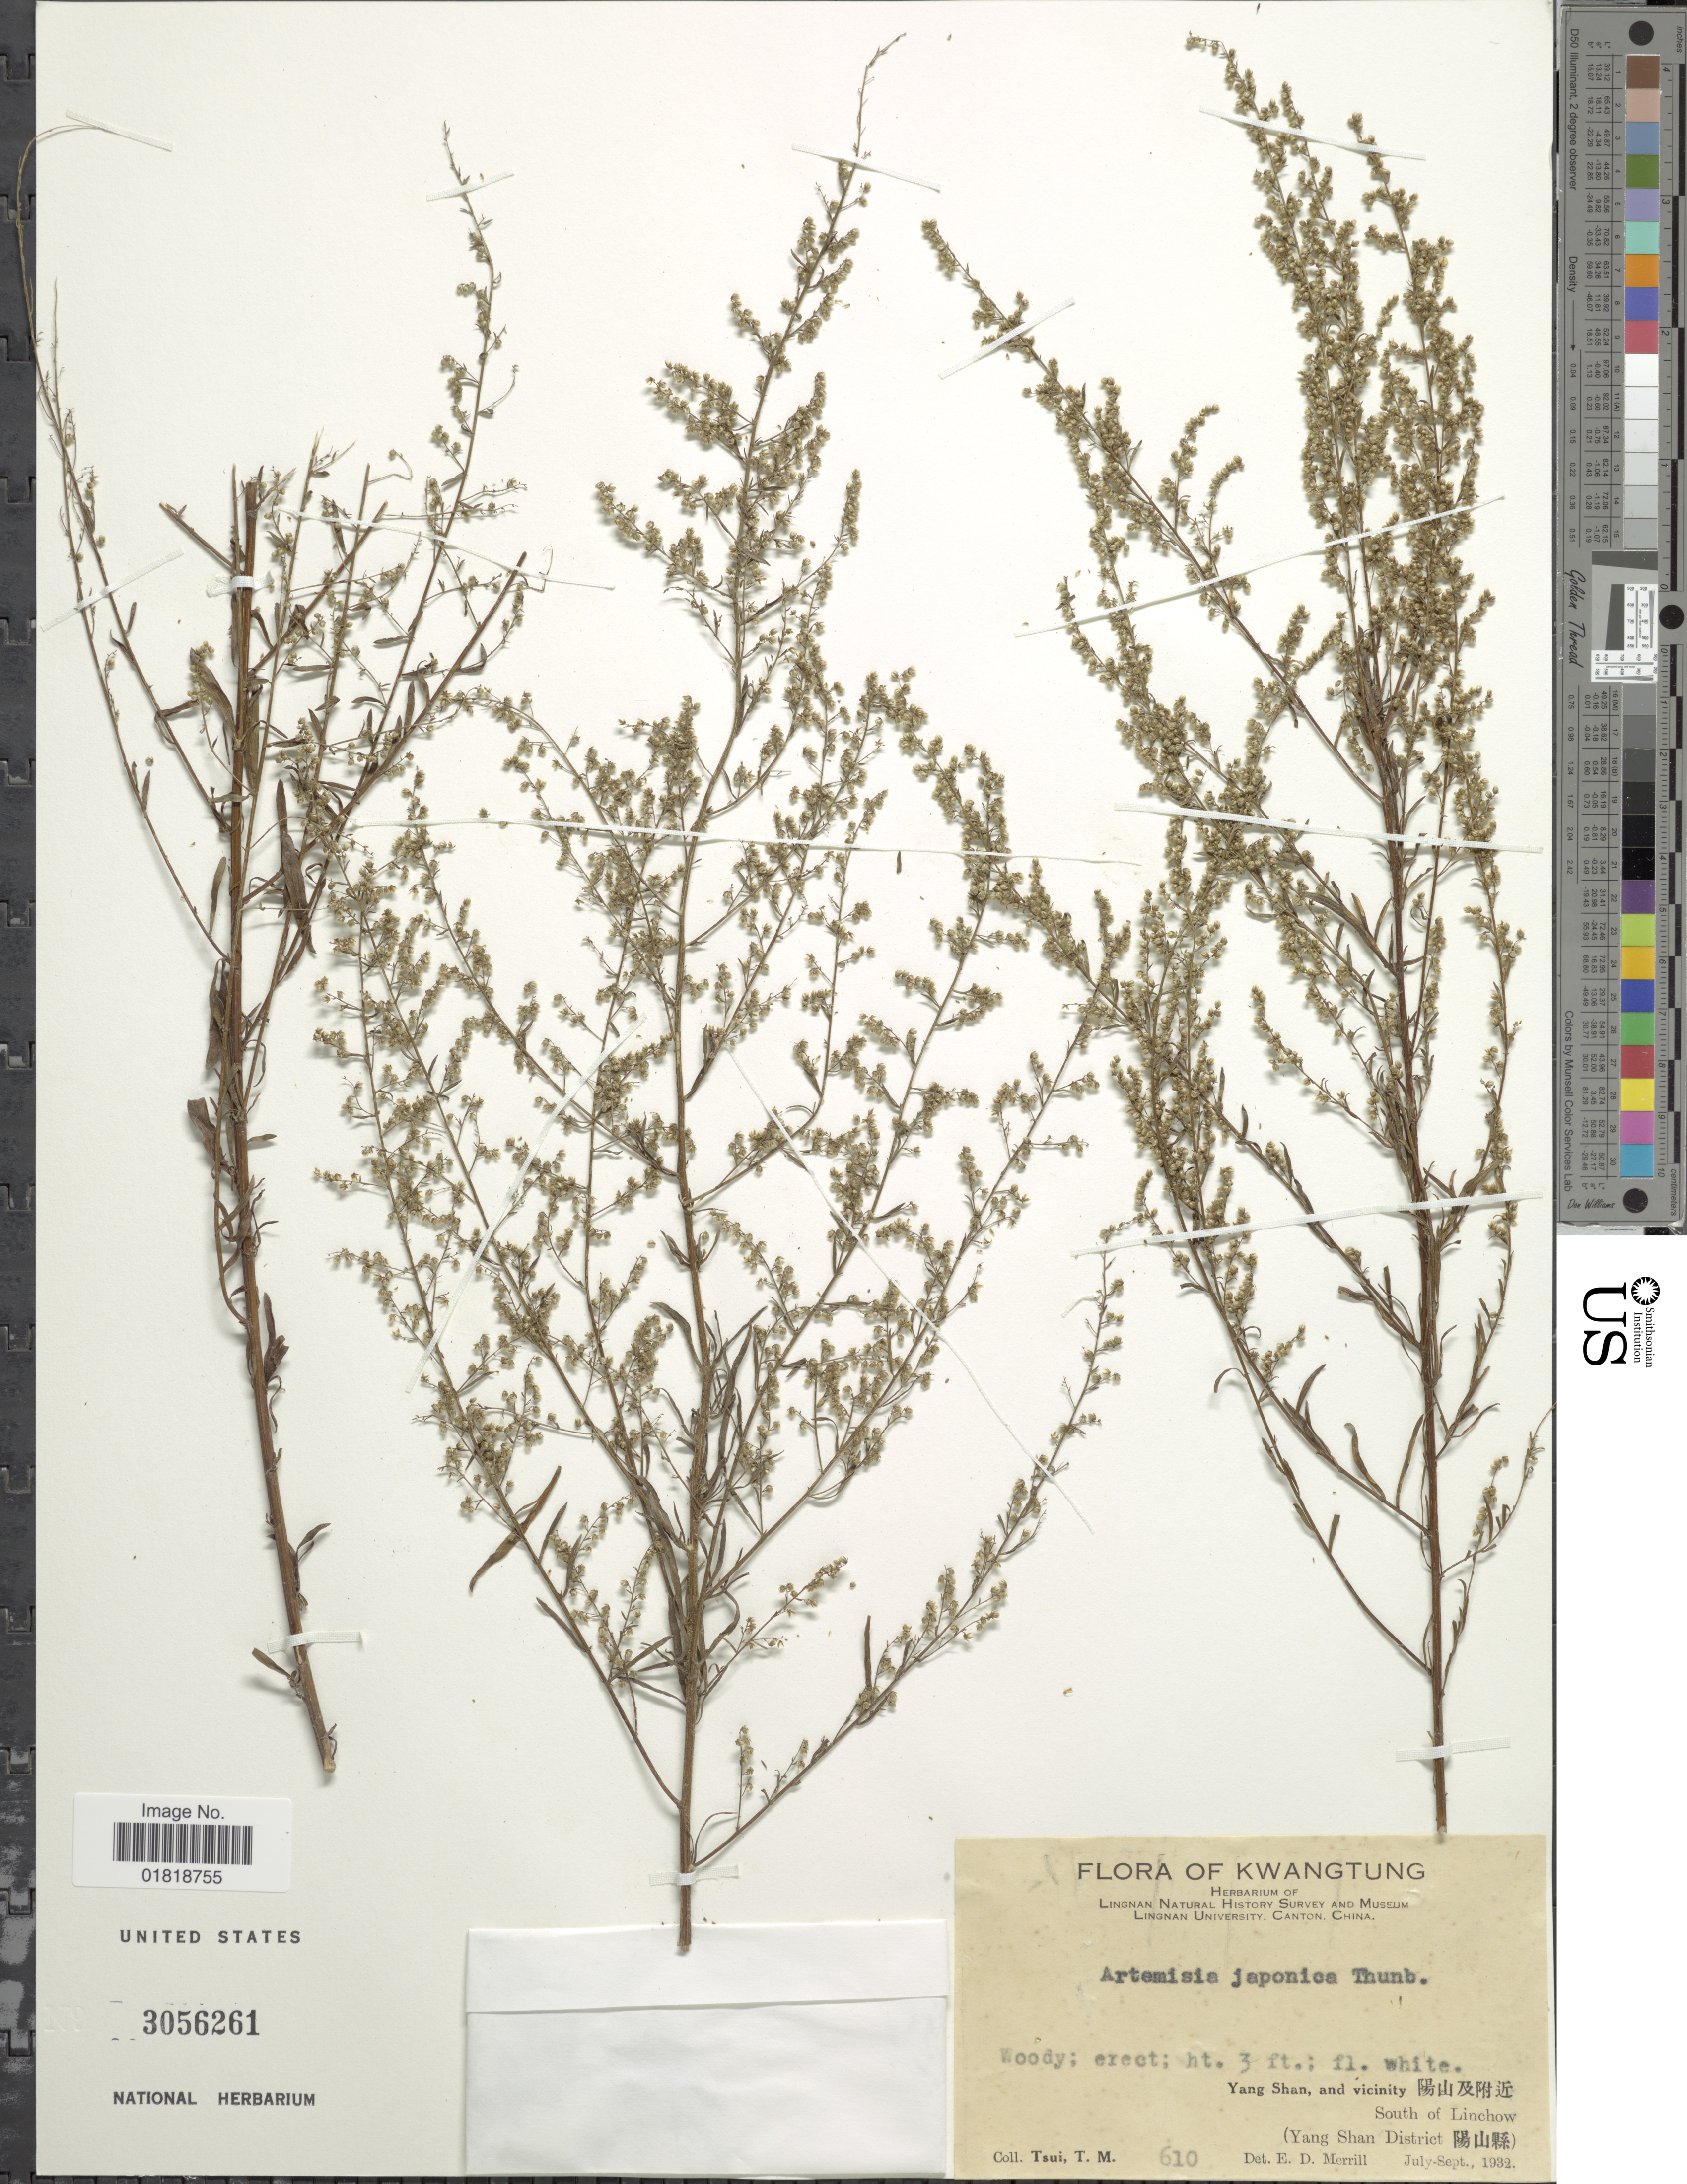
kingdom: Plantae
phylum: Tracheophyta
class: Magnoliopsida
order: Asterales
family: Asteraceae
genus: Artemisia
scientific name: Artemisia japonica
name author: Thunb.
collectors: T. Tsui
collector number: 610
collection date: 1932-07/1932-09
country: China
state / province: Guangdong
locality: Yang Shan, and vicinity, South of Linchow (Yang Shan District)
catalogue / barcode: US 3056261